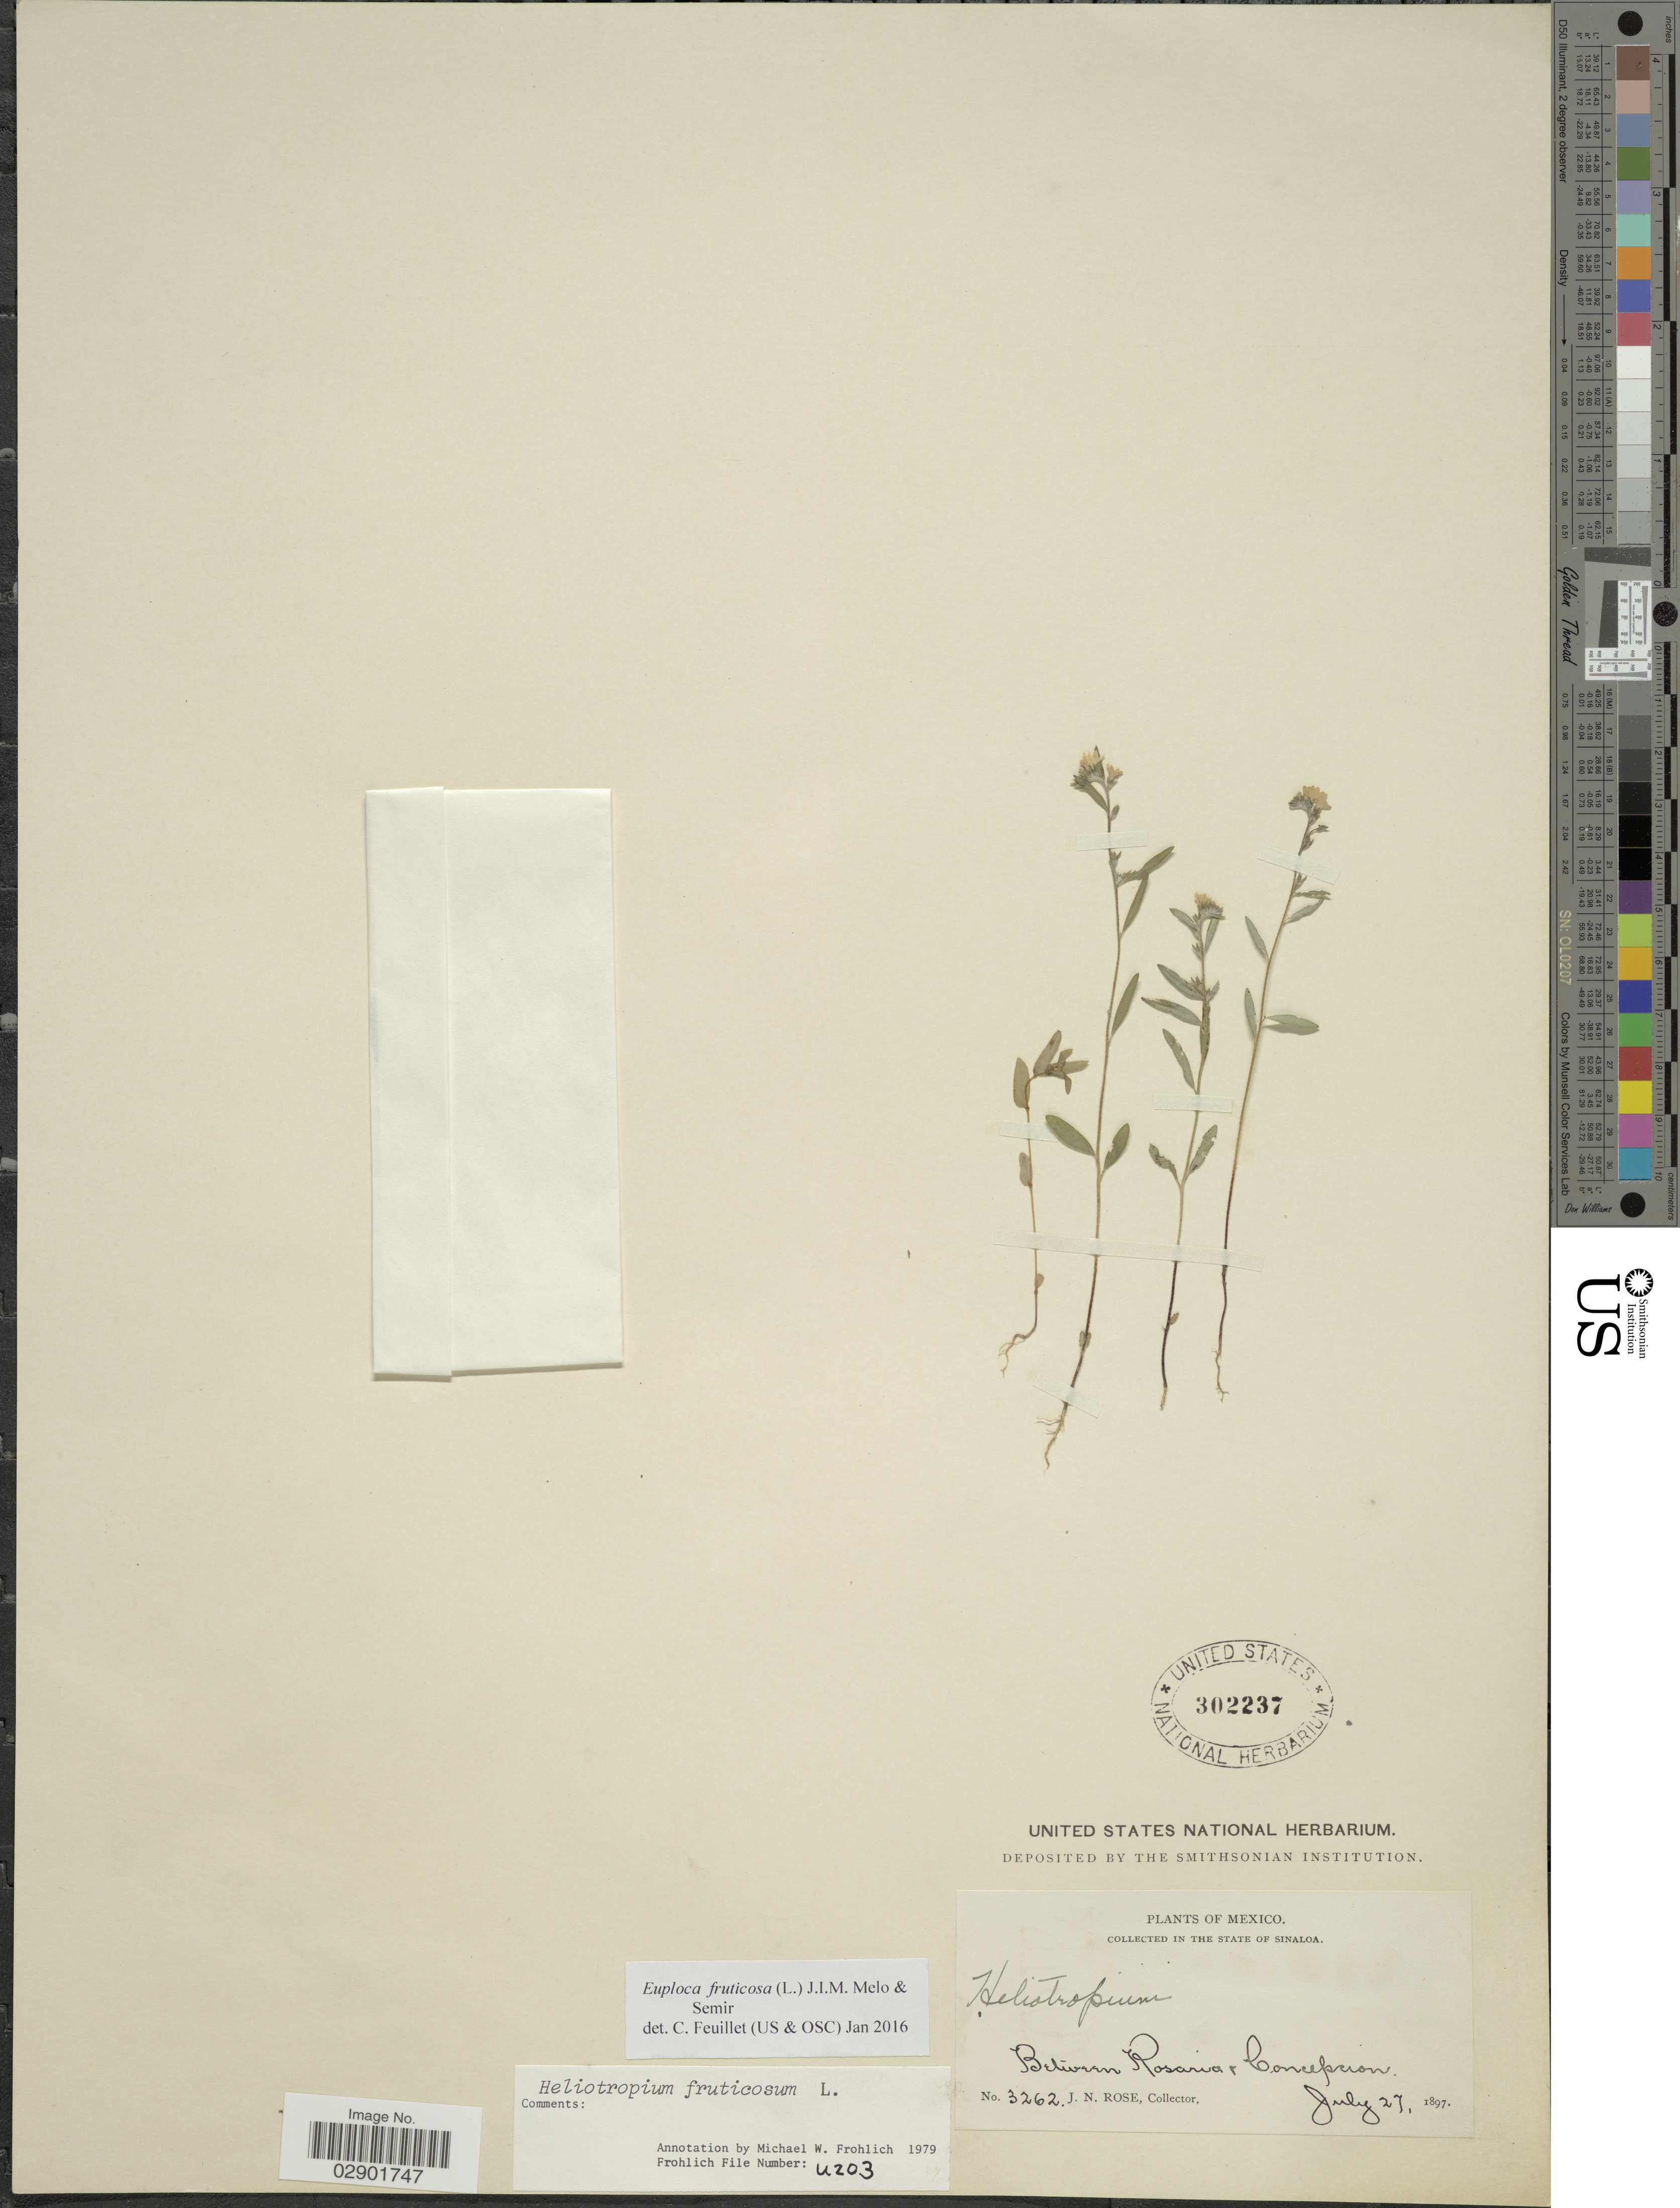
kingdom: Plantae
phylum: Tracheophyta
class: Magnoliopsida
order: Boraginales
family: Heliotropiaceae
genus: Euploca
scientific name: Euploca fruticosa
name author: (L.) J.I.M. Melo & Semir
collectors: J. N. Rose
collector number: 3262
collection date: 1897-07-27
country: Mexico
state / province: Sinaloa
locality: Between Rosario & Concepcion.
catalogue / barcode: US 302237